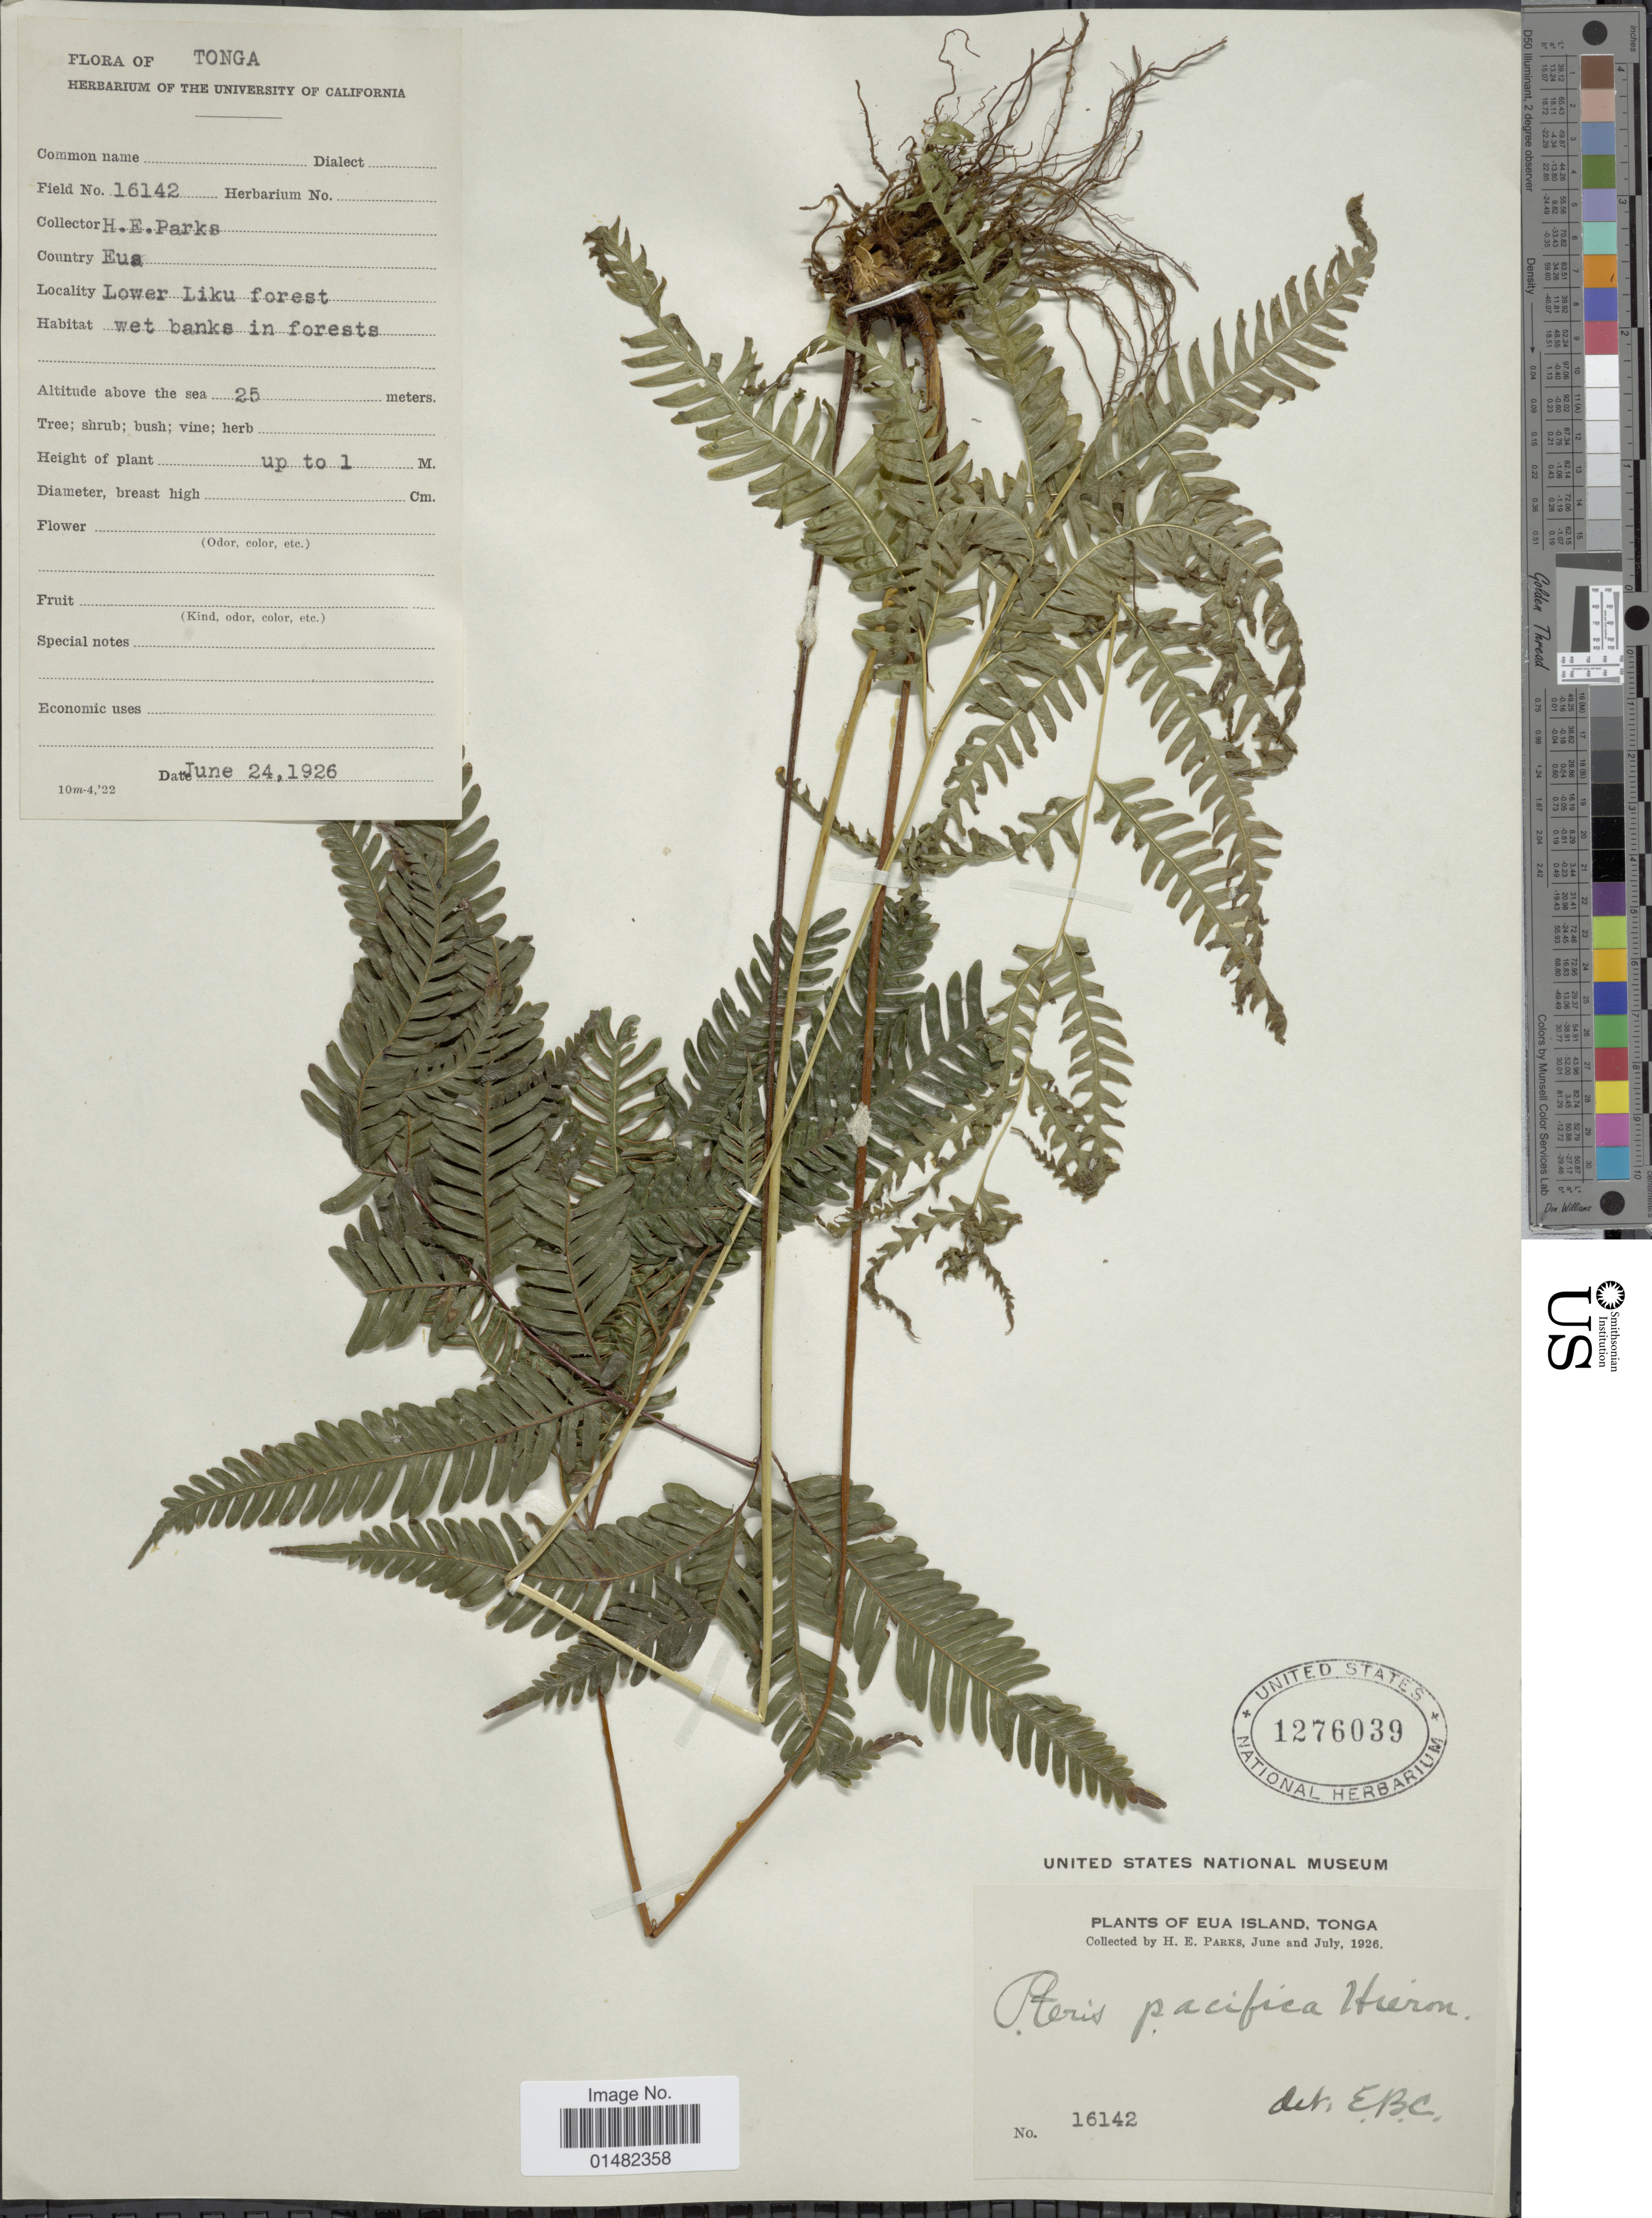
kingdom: Plantae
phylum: Tracheophyta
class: Polypodiopsida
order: Polypodiales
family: Pteridaceae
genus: Pteris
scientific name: Pteris pacifica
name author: Hieron.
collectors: H. E. Parks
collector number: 16142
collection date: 1926-06-24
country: Tonga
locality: Eua Island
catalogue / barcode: US 1276039